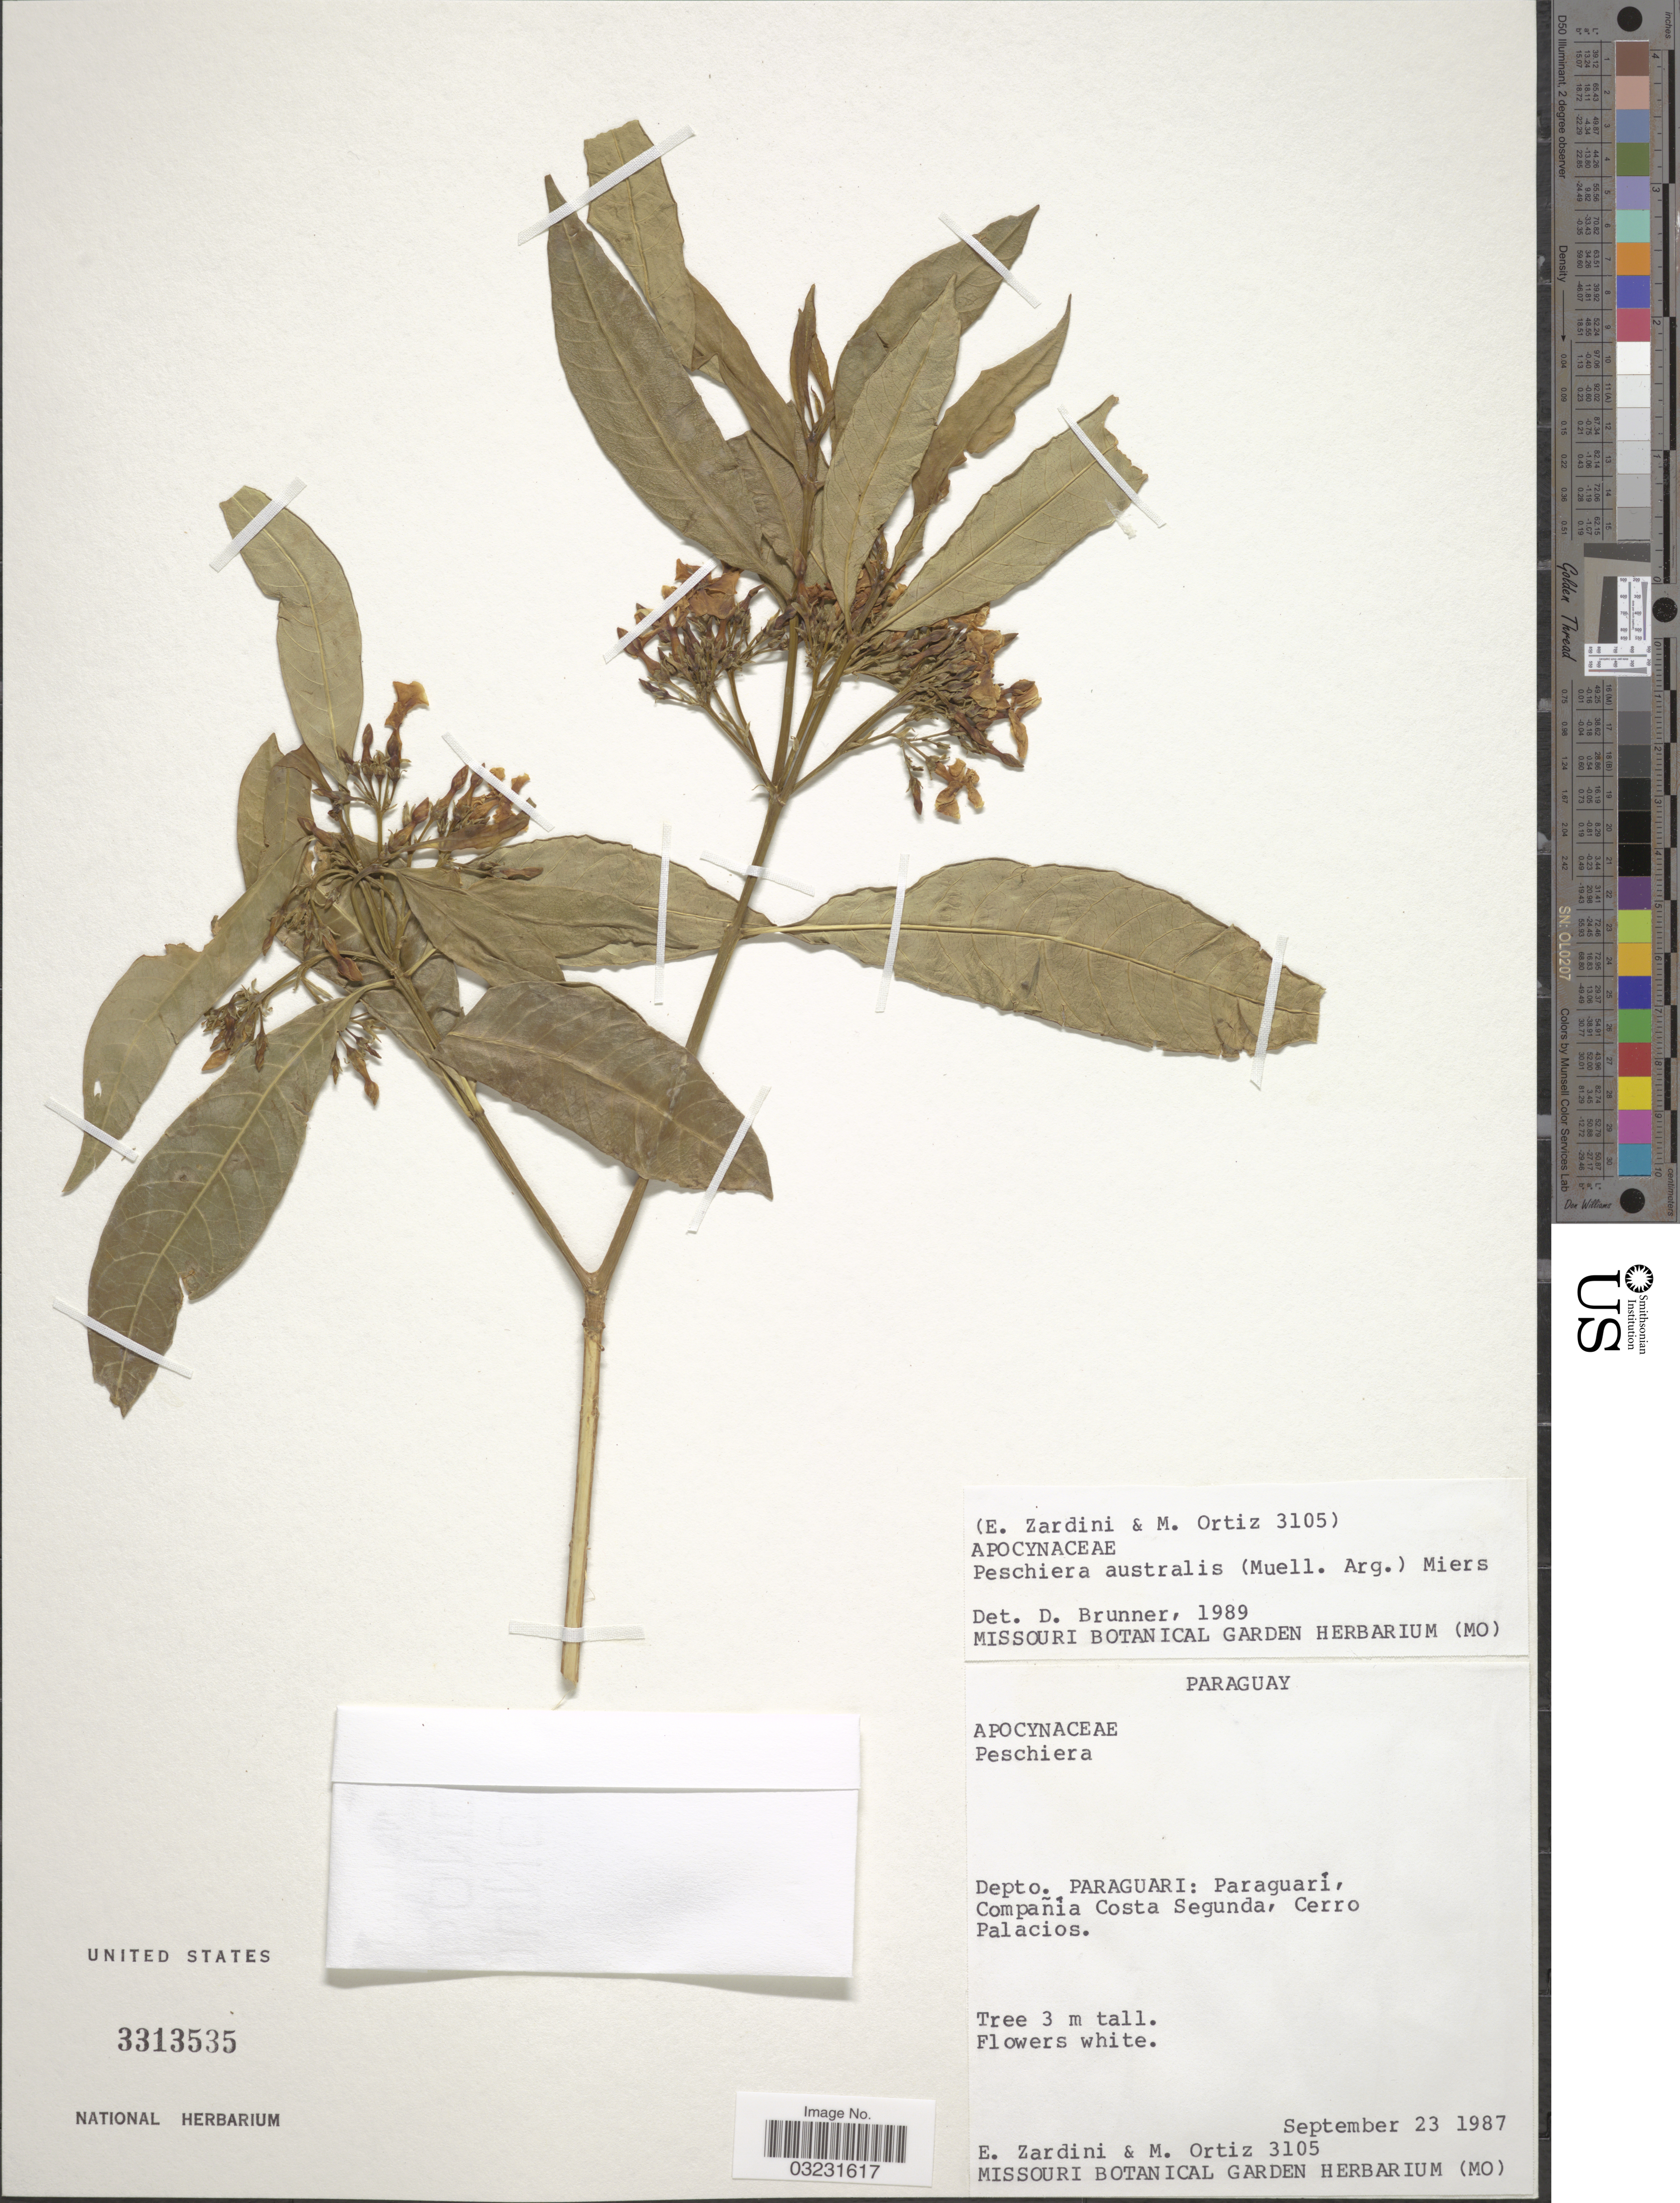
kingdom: Plantae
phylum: Tracheophyta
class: Magnoliopsida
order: Gentianales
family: Apocynaceae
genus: Tabernaemontana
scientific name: Tabernaemontana catharinensis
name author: A. DC.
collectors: E. Zardini & M. Ortiz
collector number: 3105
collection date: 1987-09-23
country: Paraguay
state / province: Paraguari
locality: Depto. Paraguari: Paraguarí, Compañía Costa Segunda, Cerro Palacios.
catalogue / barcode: US 3313535